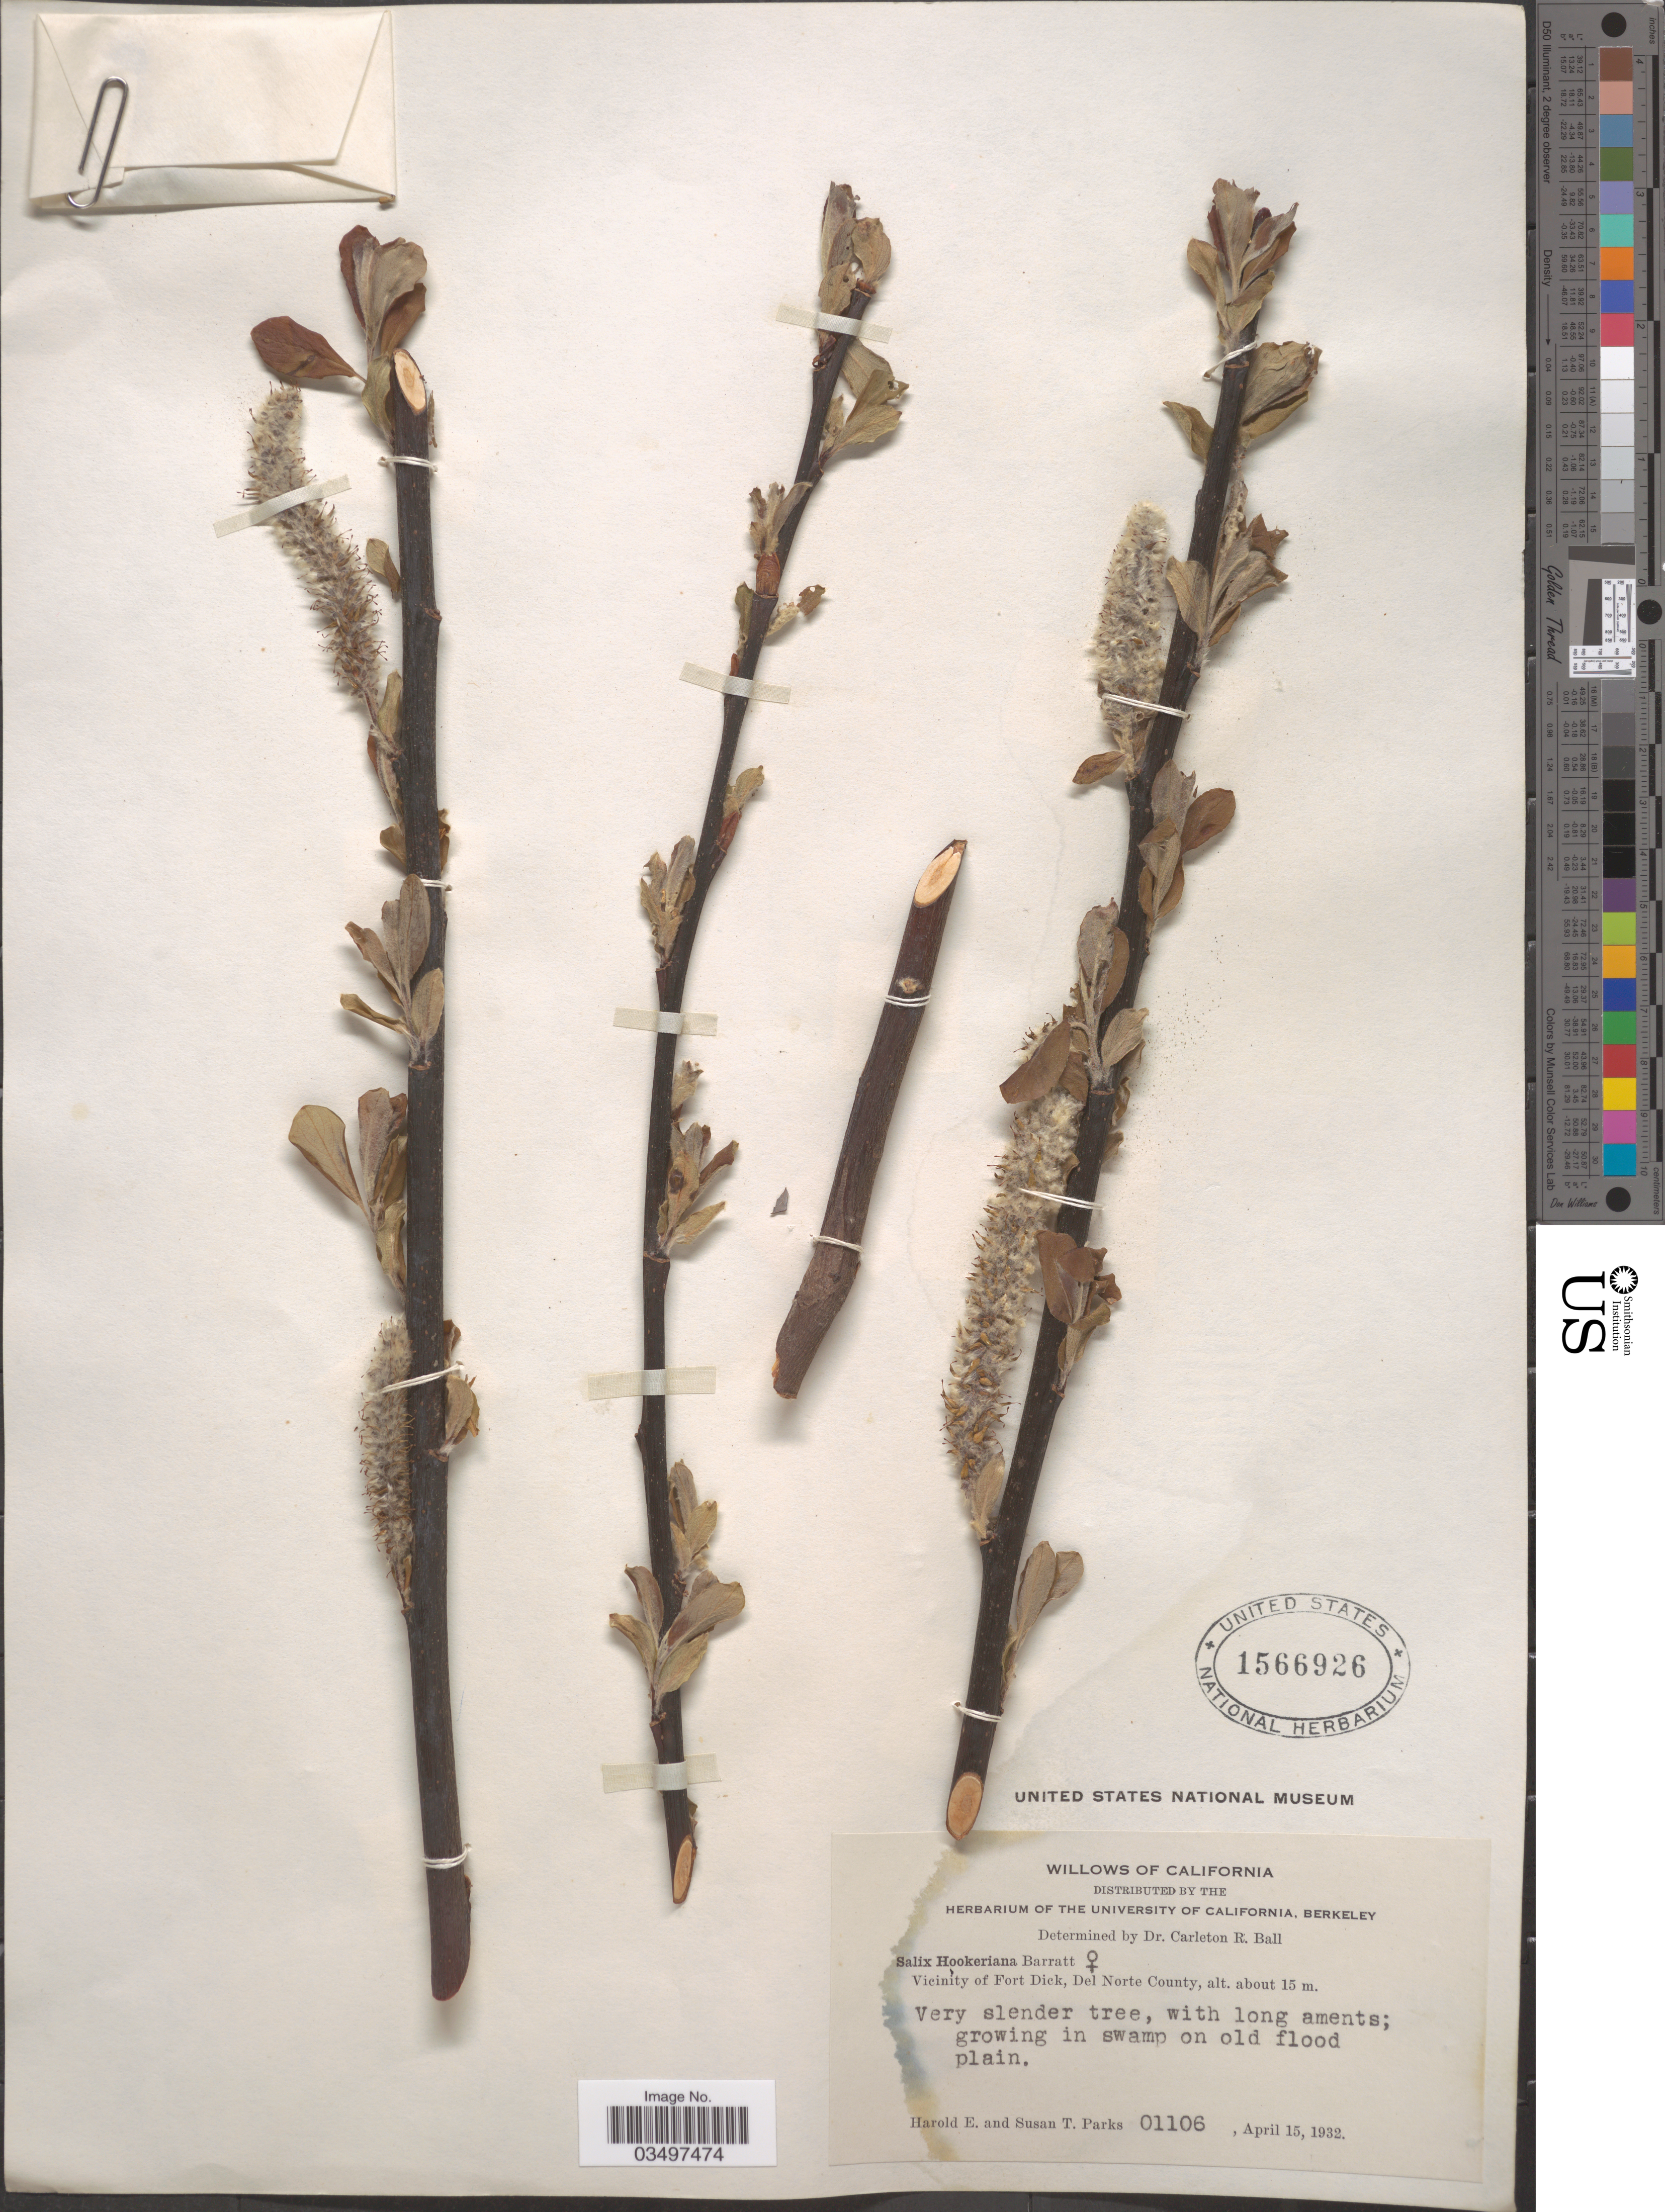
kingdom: Plantae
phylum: Tracheophyta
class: Magnoliopsida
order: Malpighiales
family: Salicaceae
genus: Salix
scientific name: Salix hookeriana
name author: Barratt ex Hook.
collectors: H. E. Parks & S. Parks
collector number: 01106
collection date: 1932-04-15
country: United States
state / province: California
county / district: Del Norte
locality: Vicinity of Fort Dick, Del Norte County.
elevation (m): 15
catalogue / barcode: US 1566926